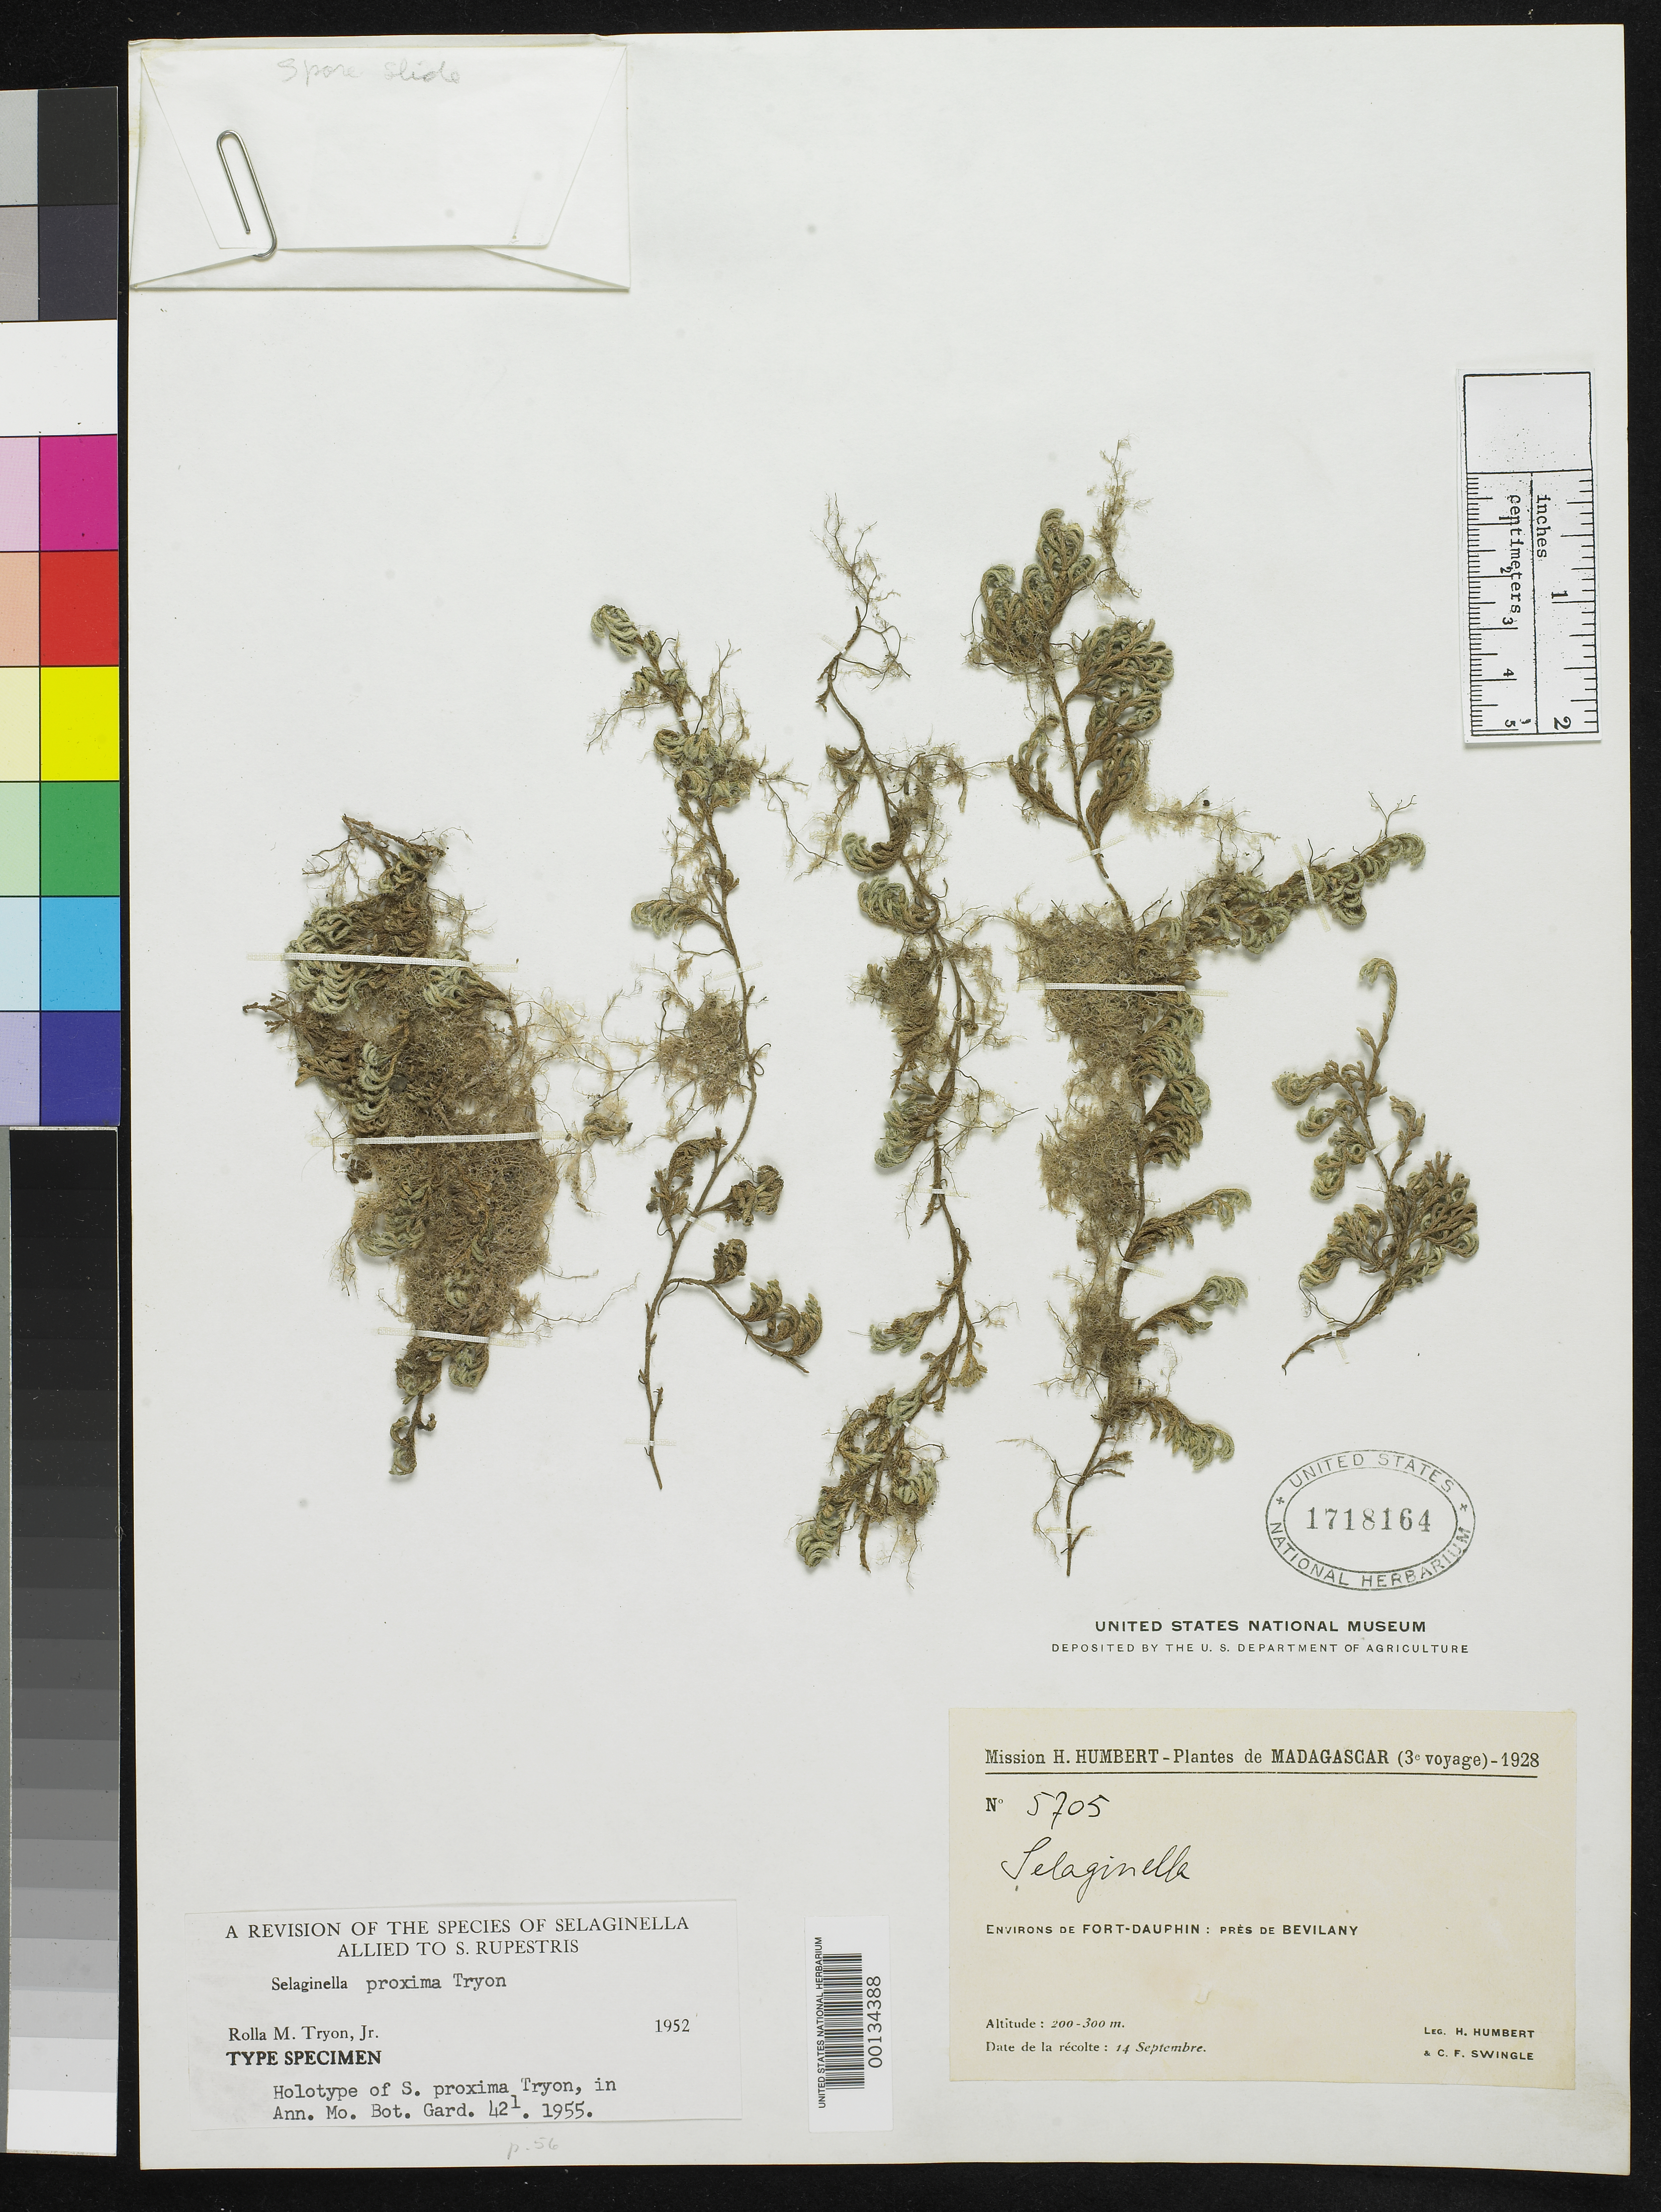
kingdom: Plantae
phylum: Tracheophyta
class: Lycopodiopsida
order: Selaginellales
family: Selaginellaceae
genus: Selaginella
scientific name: Selaginella proxima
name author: R.M. Tryon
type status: Holotype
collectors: H. Humbert & C. Swingle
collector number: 5705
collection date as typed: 14 Sep 1928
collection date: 1928-09-14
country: Madagascar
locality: Environs de Fort-Dauphin, pres de Bevilany. [Surroundings of Fort-Dauphin, near Bevilany.]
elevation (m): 200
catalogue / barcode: US 1718164